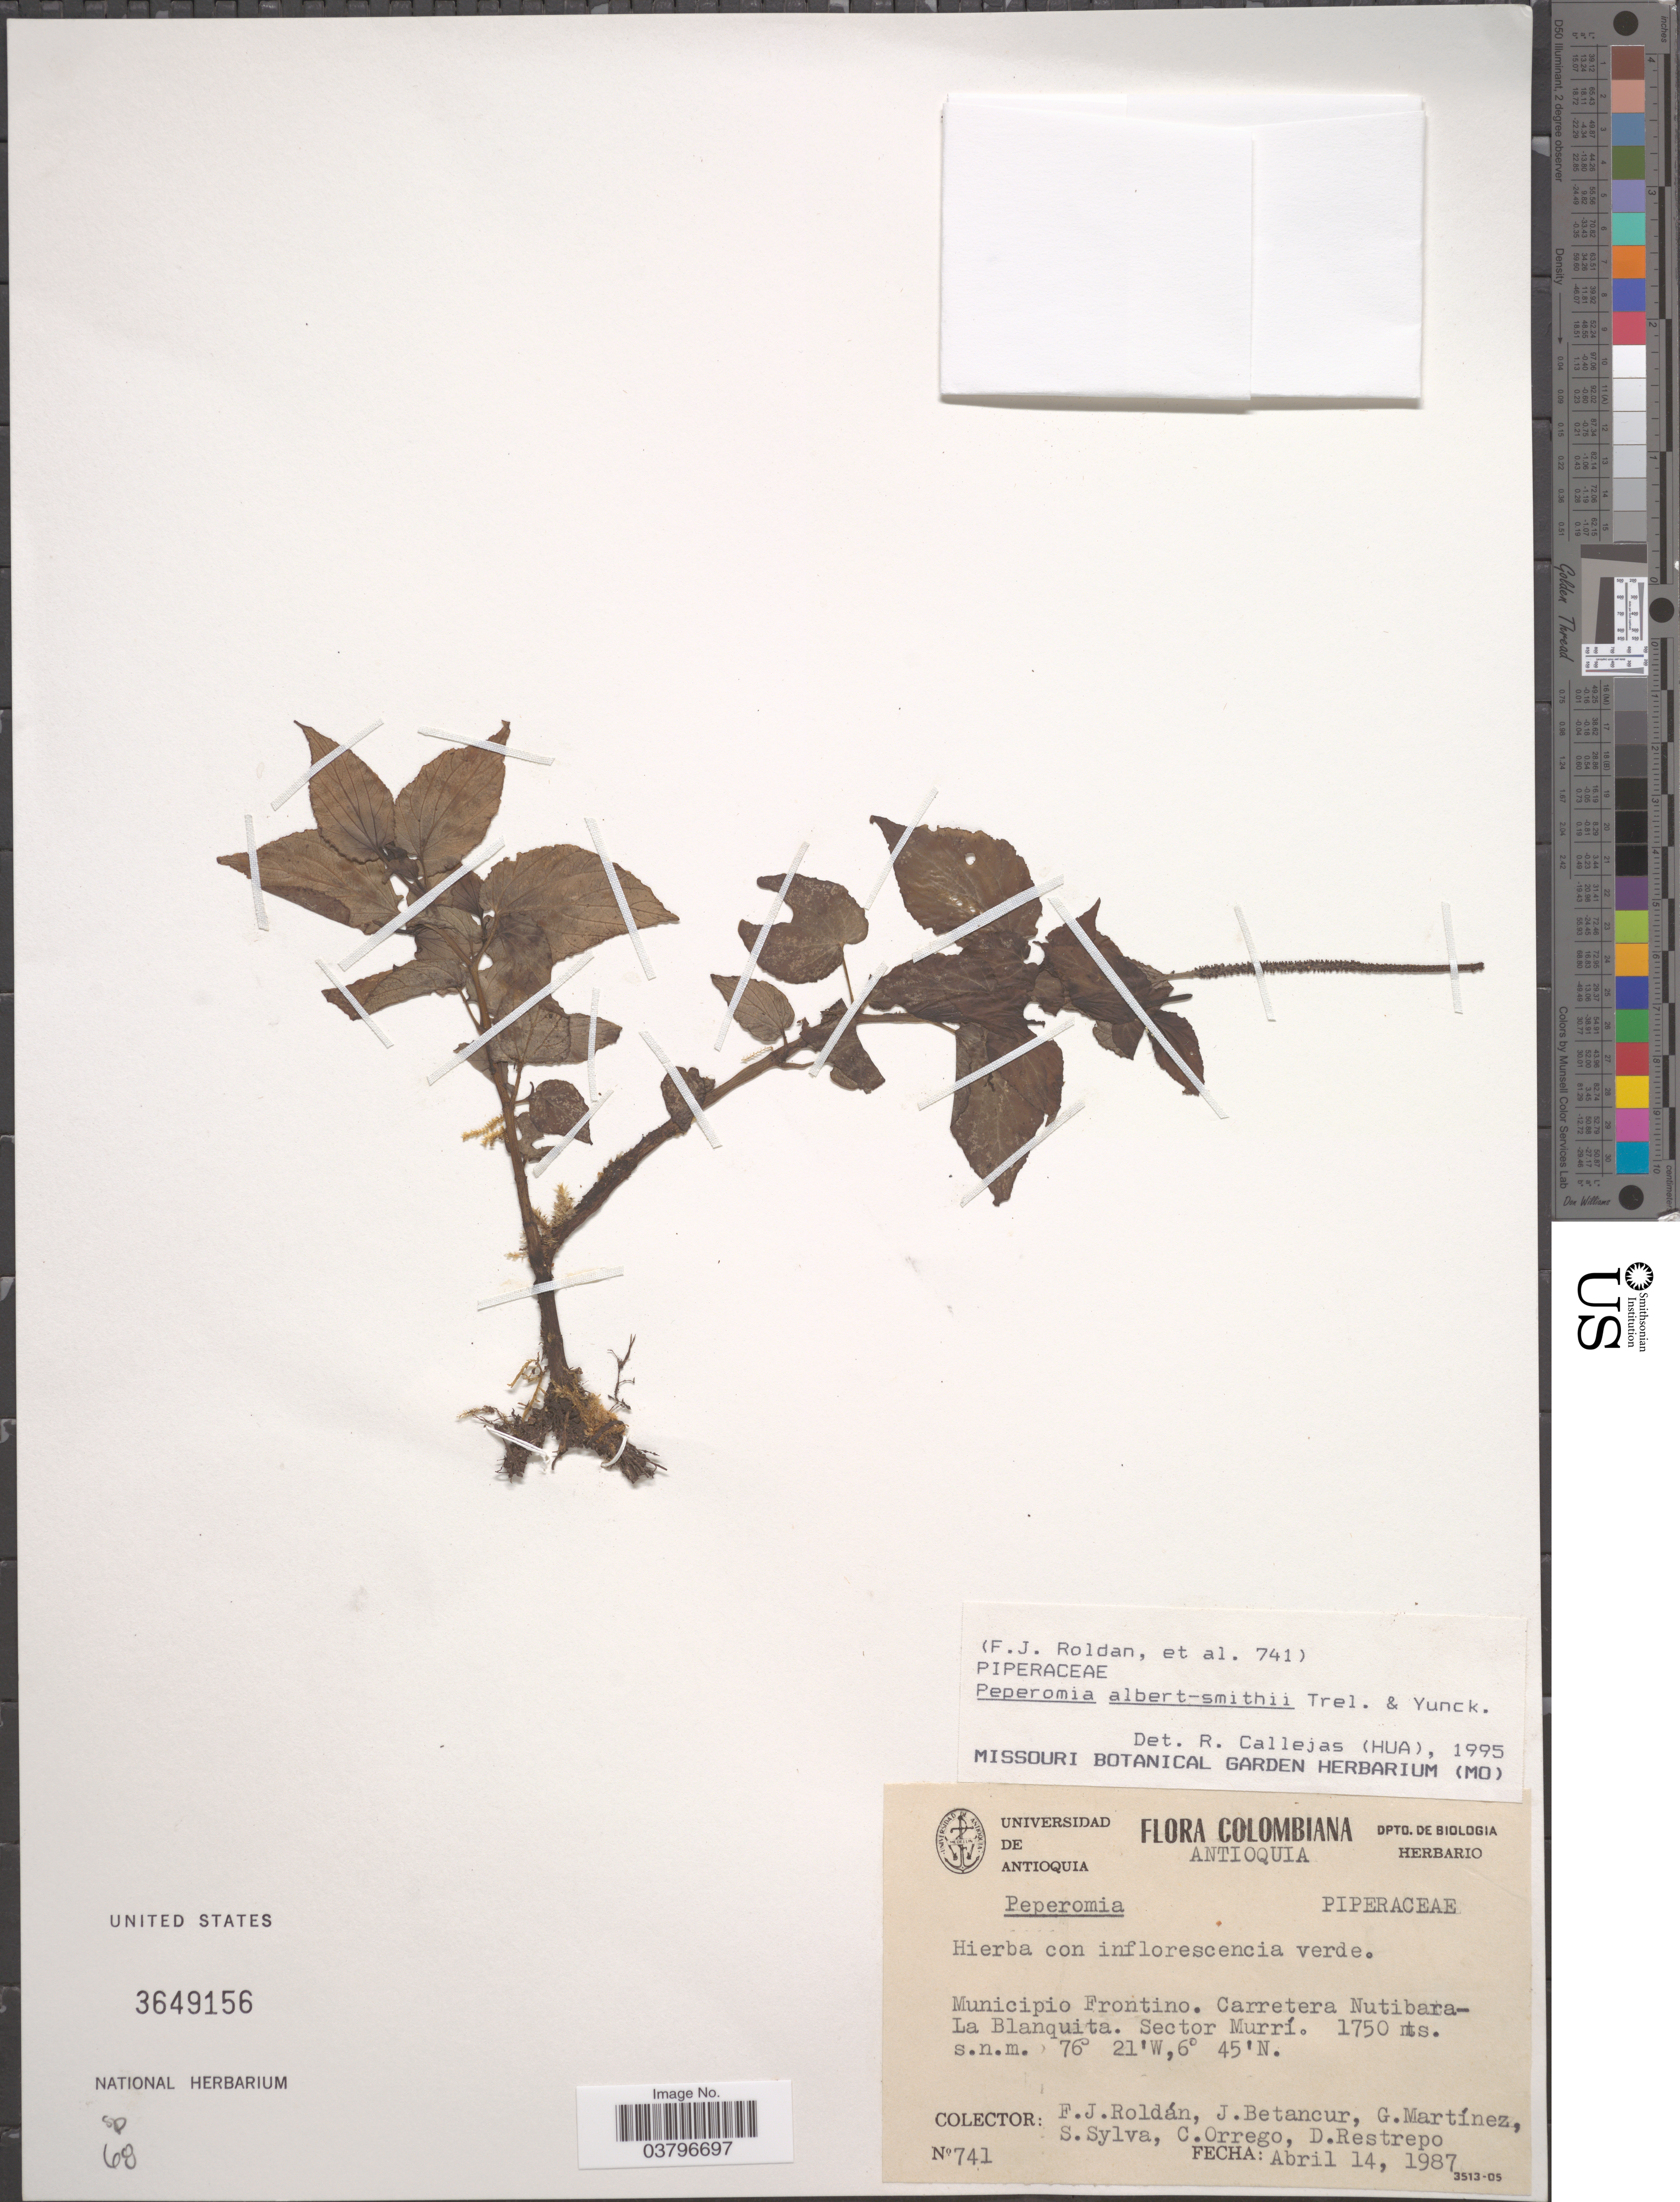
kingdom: Plantae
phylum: Tracheophyta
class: Magnoliopsida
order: Piperales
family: Piperaceae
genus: Peperomia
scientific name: Peperomia albert-smithii var. epunctata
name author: Trel. & Yunck.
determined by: Jiménez, José Estaban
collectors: F. J. Roldán, J. Betancur, G. Martínez, S. Sylva & et al.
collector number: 741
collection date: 1987-04-14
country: Colombia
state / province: Antioquia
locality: Municipio Frontino. Carretera Nutibara-La Blanquita. Sector Murrí.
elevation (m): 1750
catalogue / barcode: US 3649156